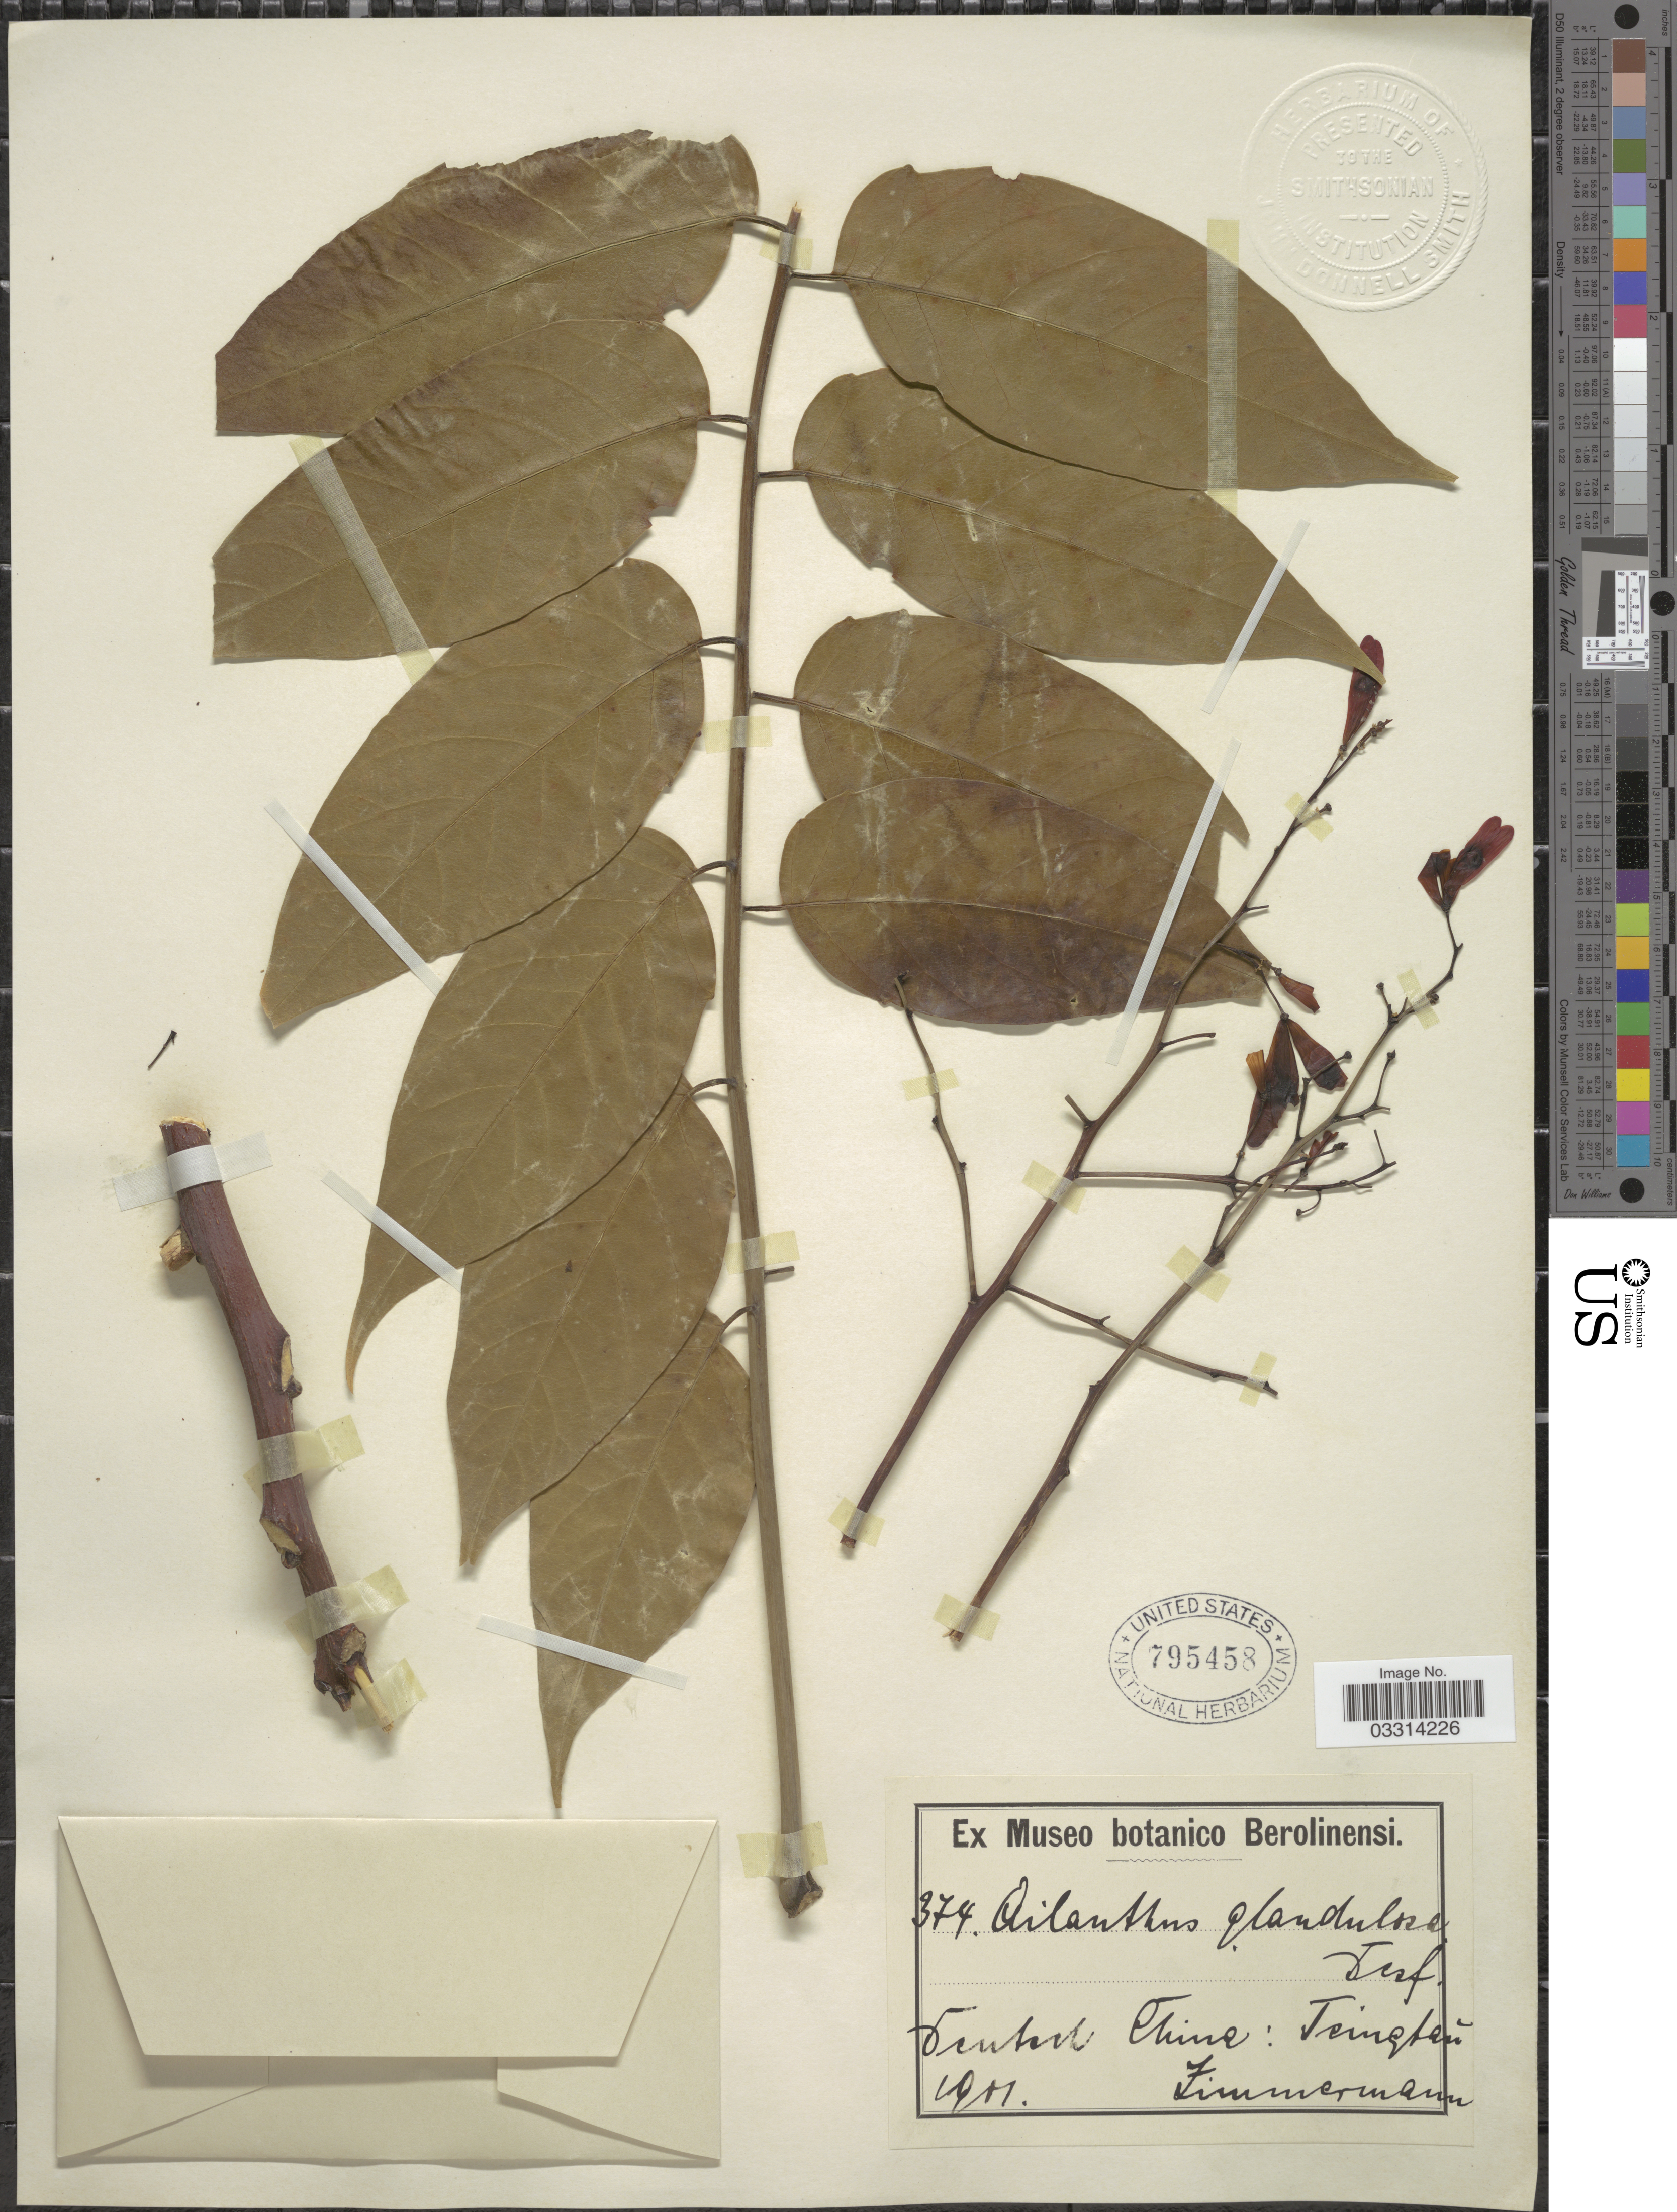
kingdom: Plantae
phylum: Tracheophyta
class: Magnoliopsida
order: Sapindales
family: Simaroubaceae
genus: Ailanthus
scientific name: Ailanthus altissima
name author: (Mill.) Swingle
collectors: -. Zimmermann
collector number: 374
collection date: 1901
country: China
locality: Deutsch China: Tsingtau.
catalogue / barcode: US 795458